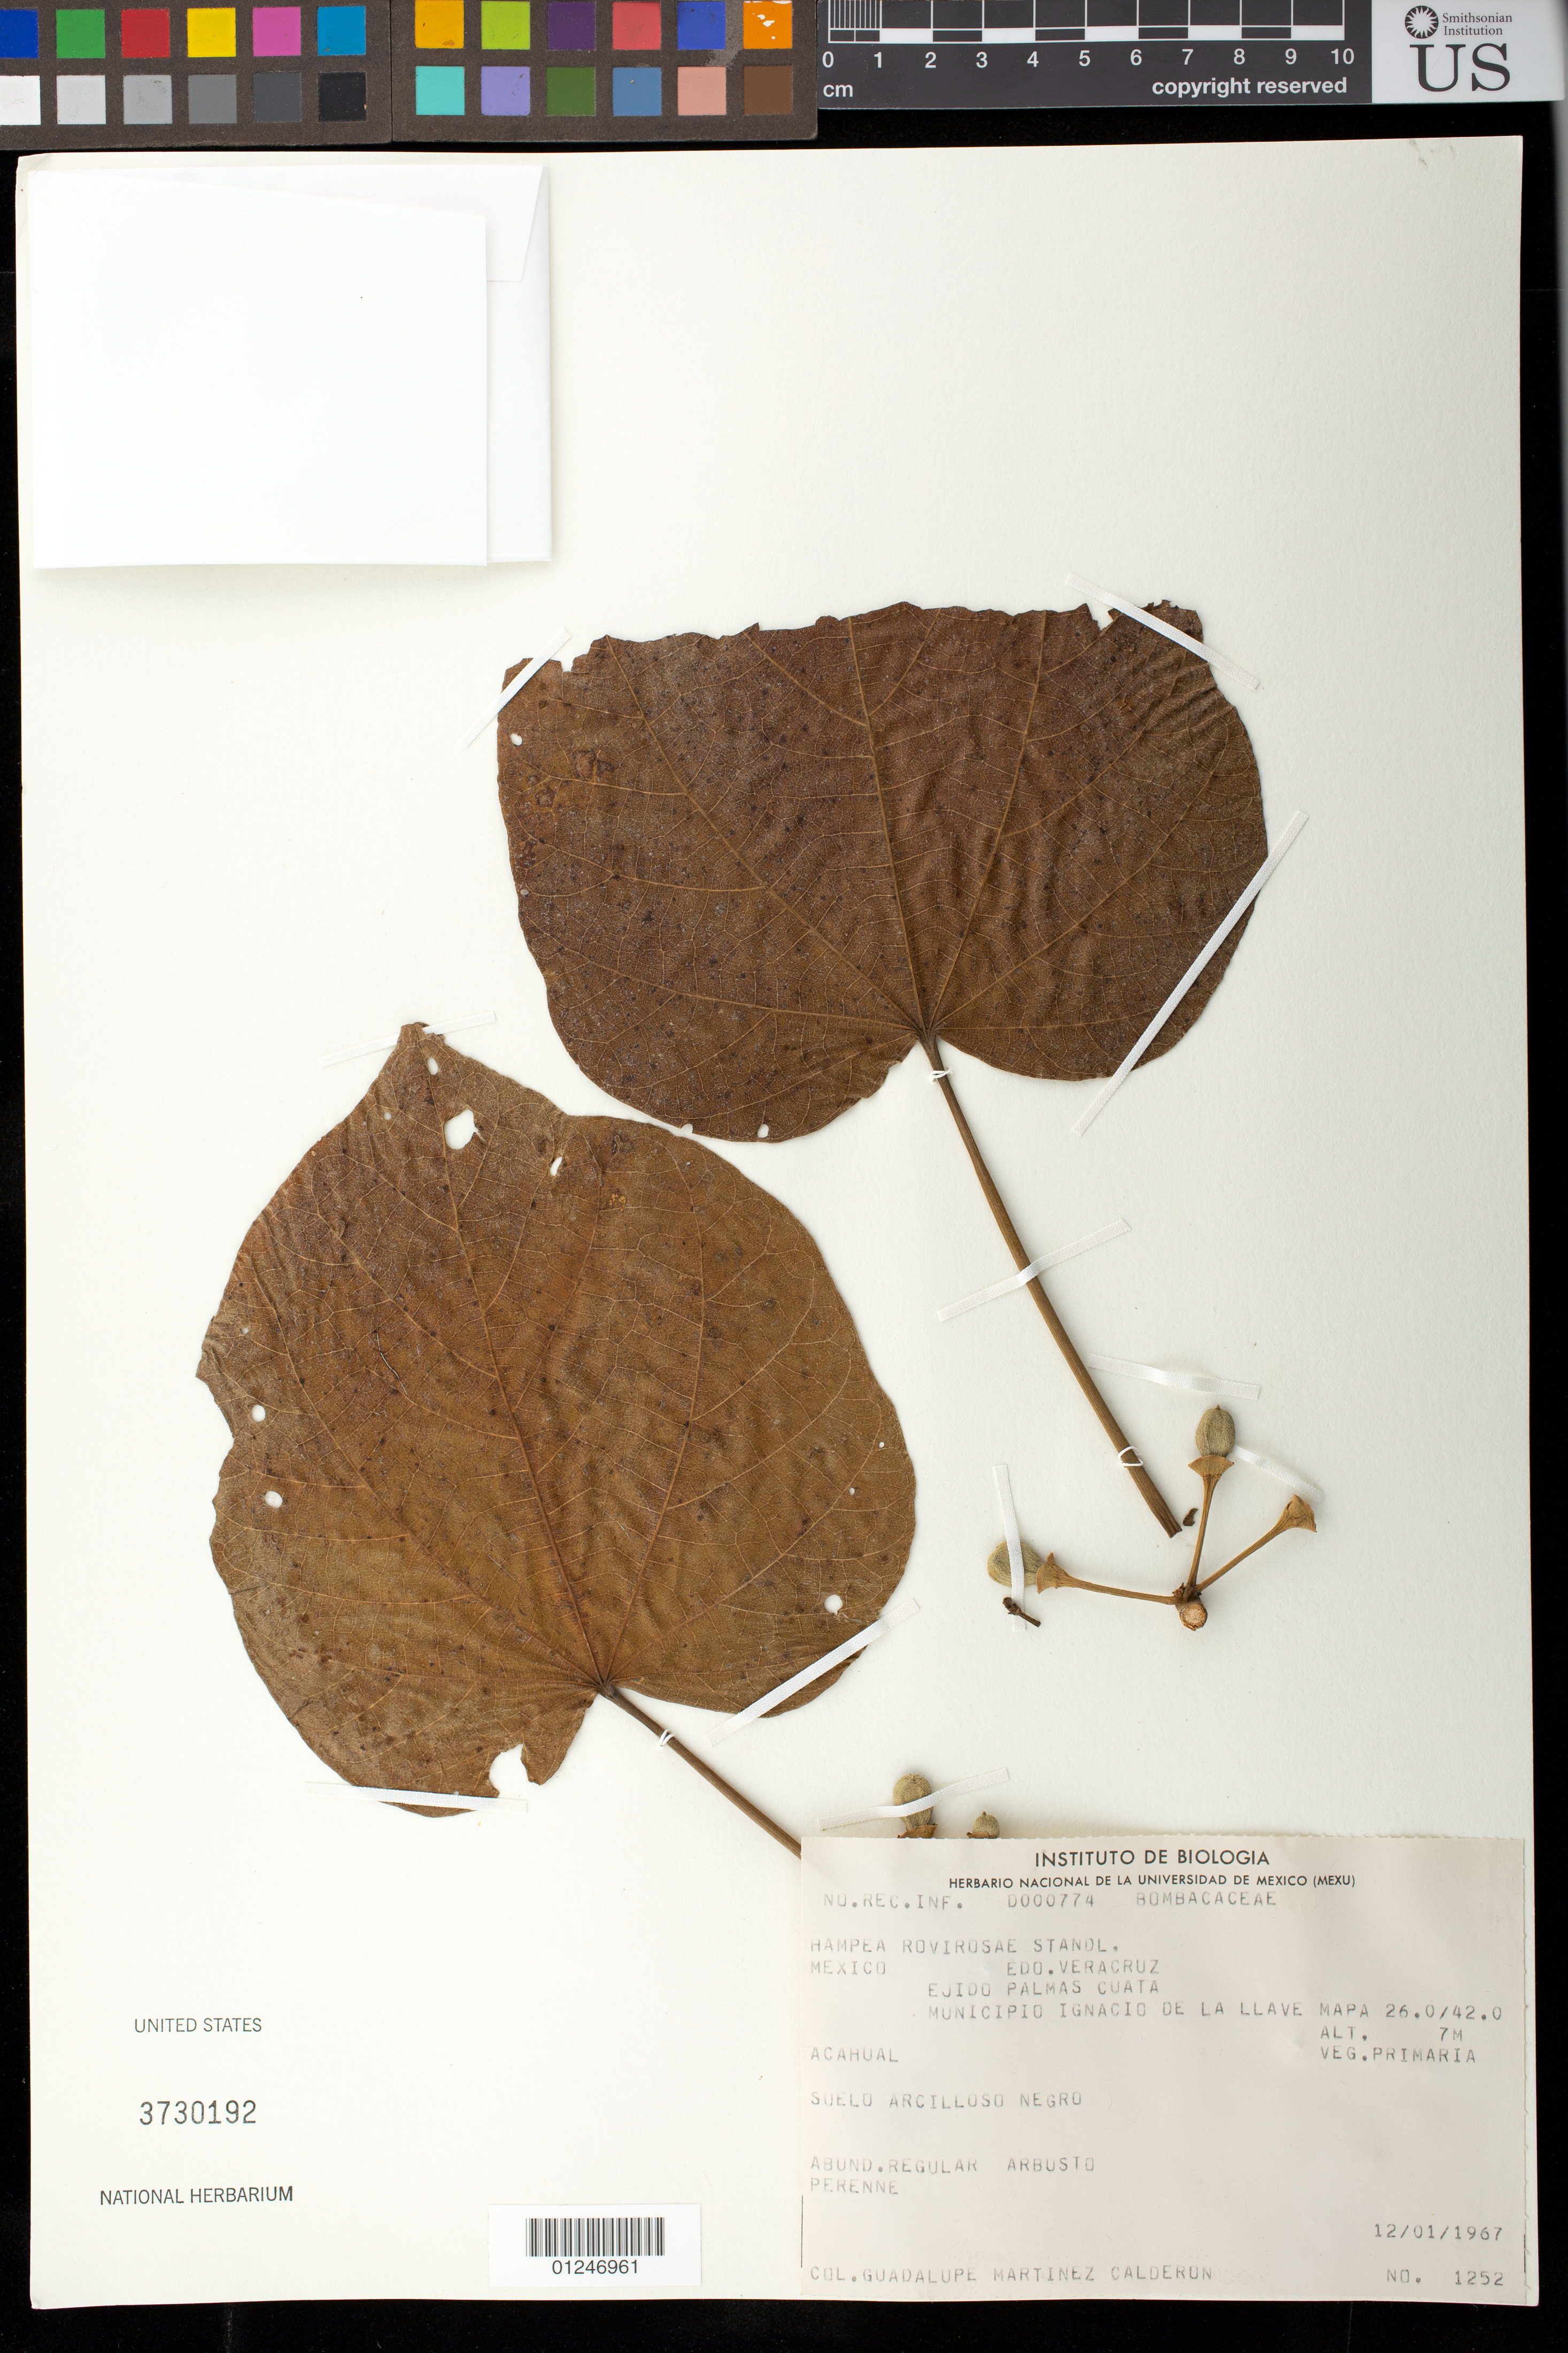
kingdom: Plantae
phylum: Tracheophyta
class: Magnoliopsida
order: Malvales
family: Malvaceae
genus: Hampea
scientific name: Hampea rovirosae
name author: Standl.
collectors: G. Martínez Calderón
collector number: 1252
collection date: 1967-01-12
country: Mexico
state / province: Veracruz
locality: Ejido Palmas Cuata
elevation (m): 7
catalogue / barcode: US 3730192